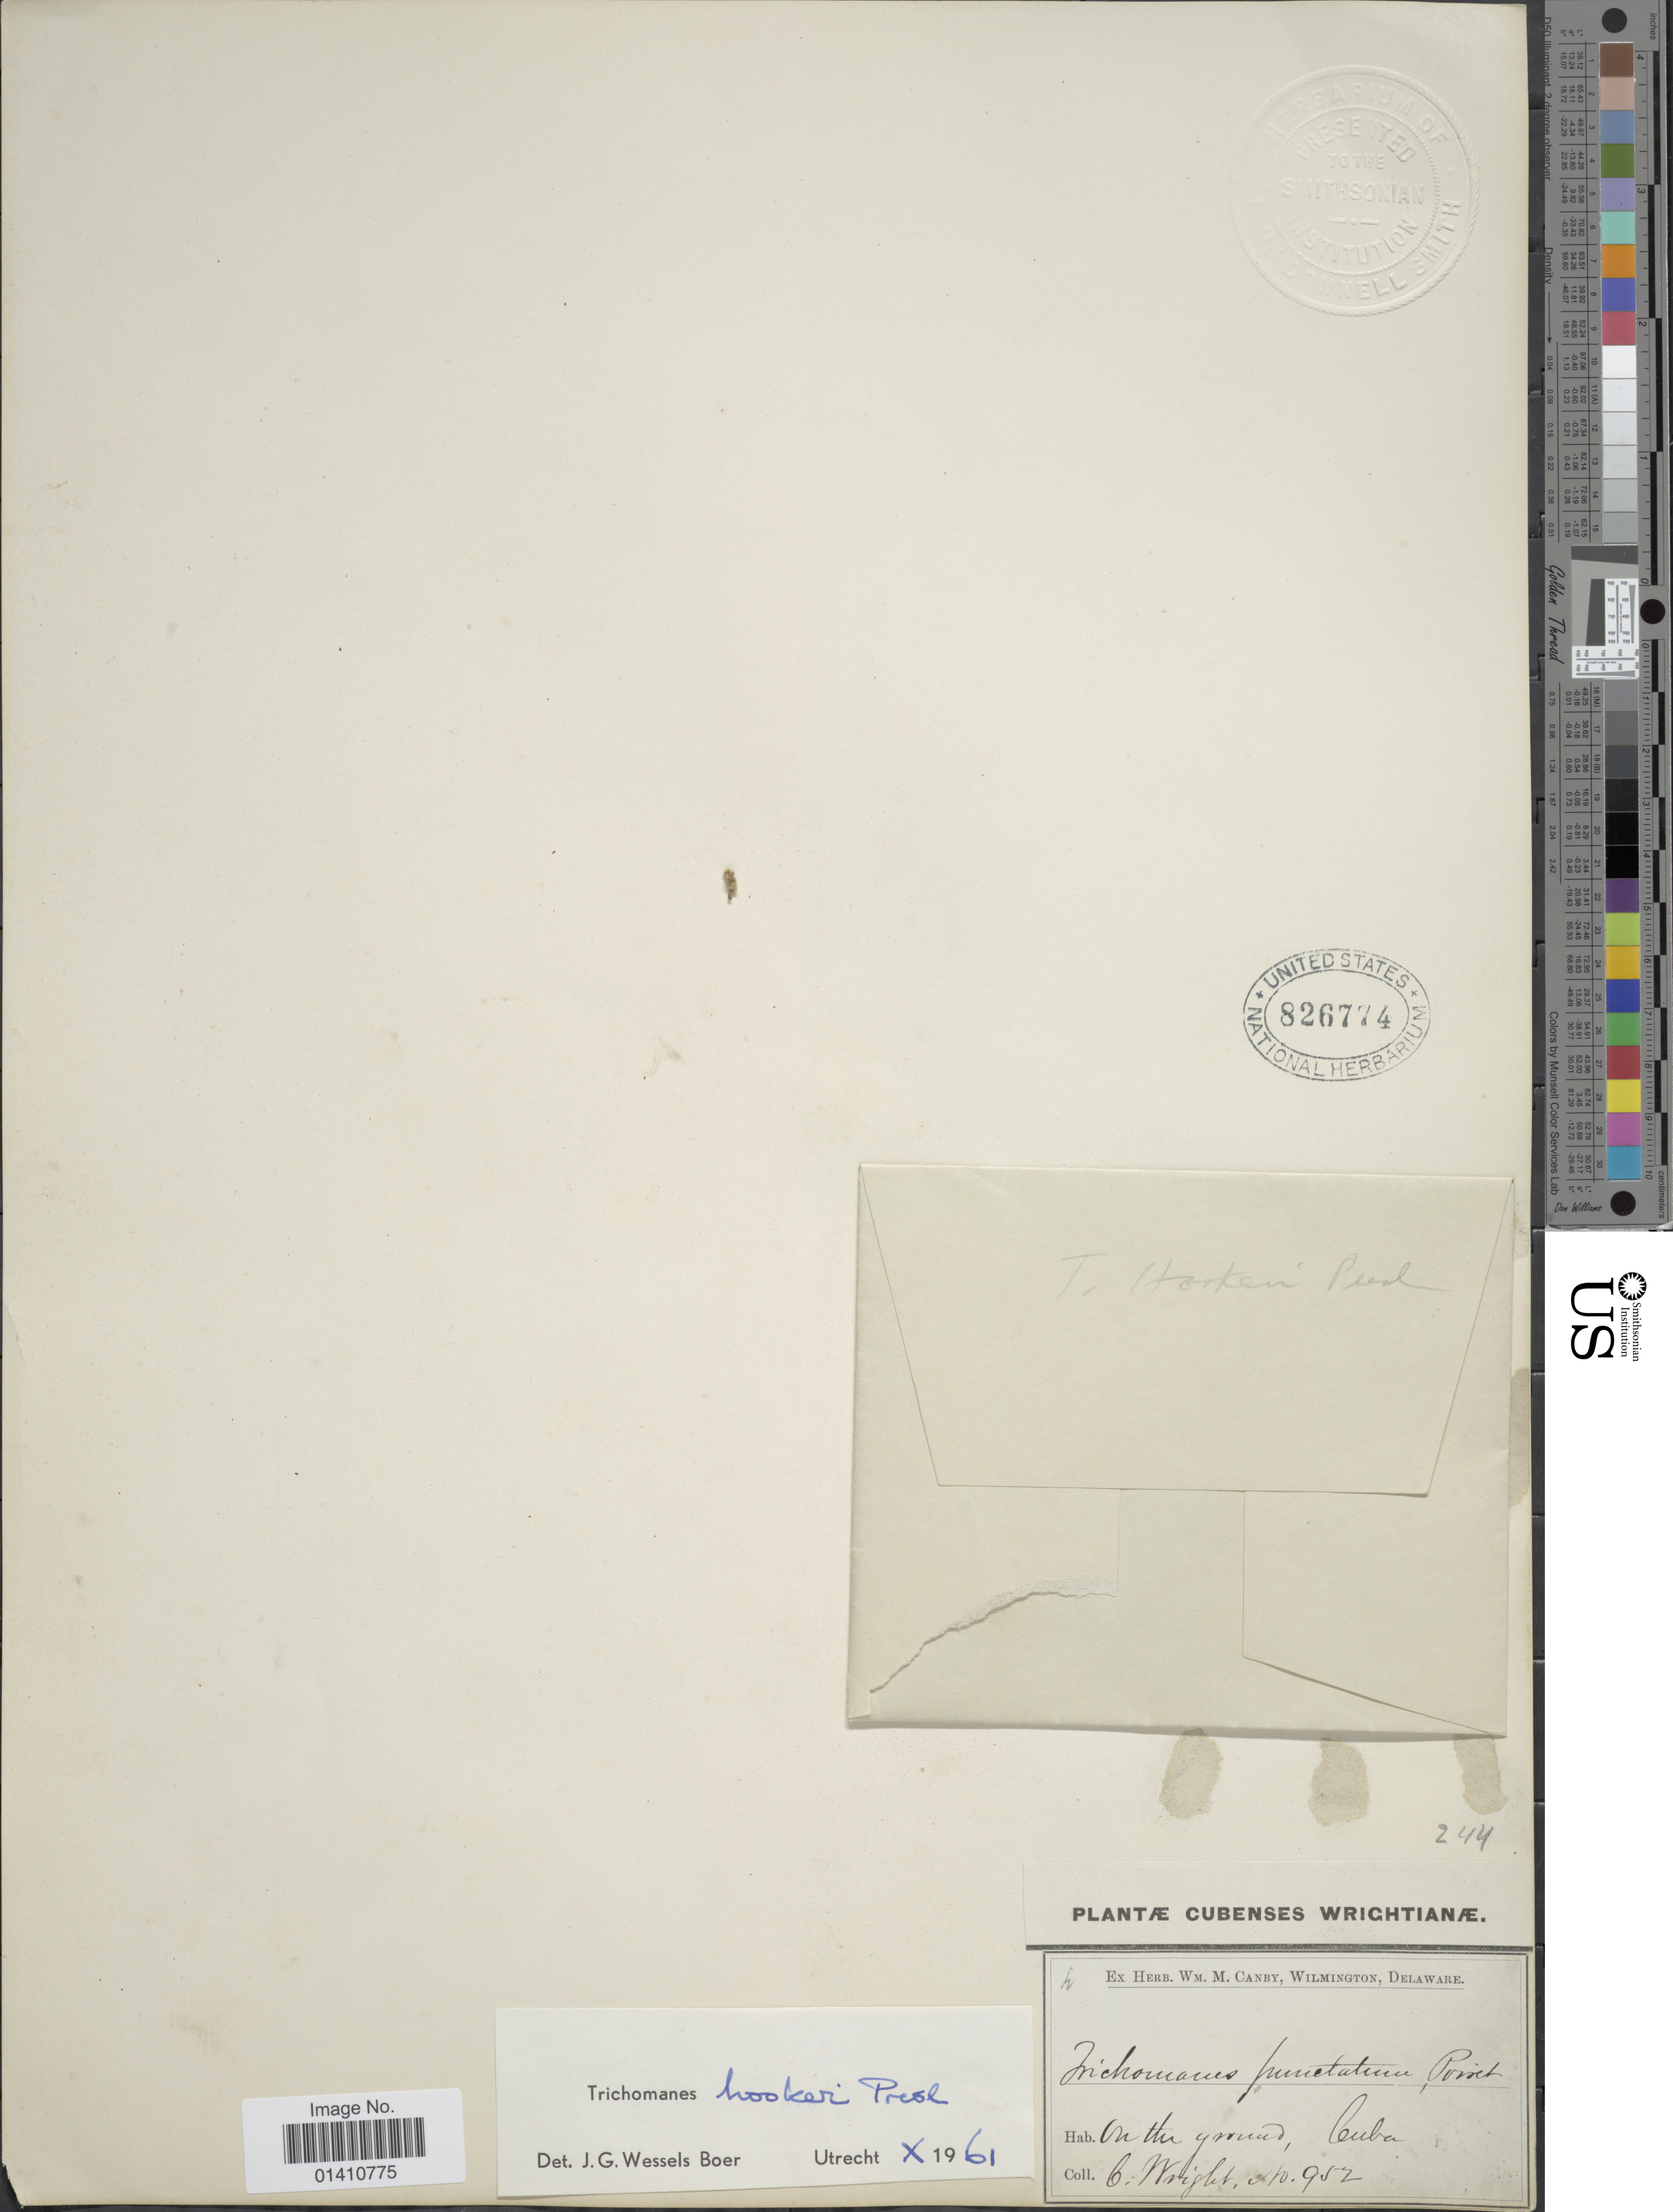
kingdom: Plantae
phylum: Tracheophyta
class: Polypodiopsida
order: Hymenophyllales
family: Hymenophyllaceae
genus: Didymoglossum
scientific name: Didymoglossum hookeri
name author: C. Presl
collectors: C. Wright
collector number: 952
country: Cuba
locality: On the ground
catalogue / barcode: US 826774